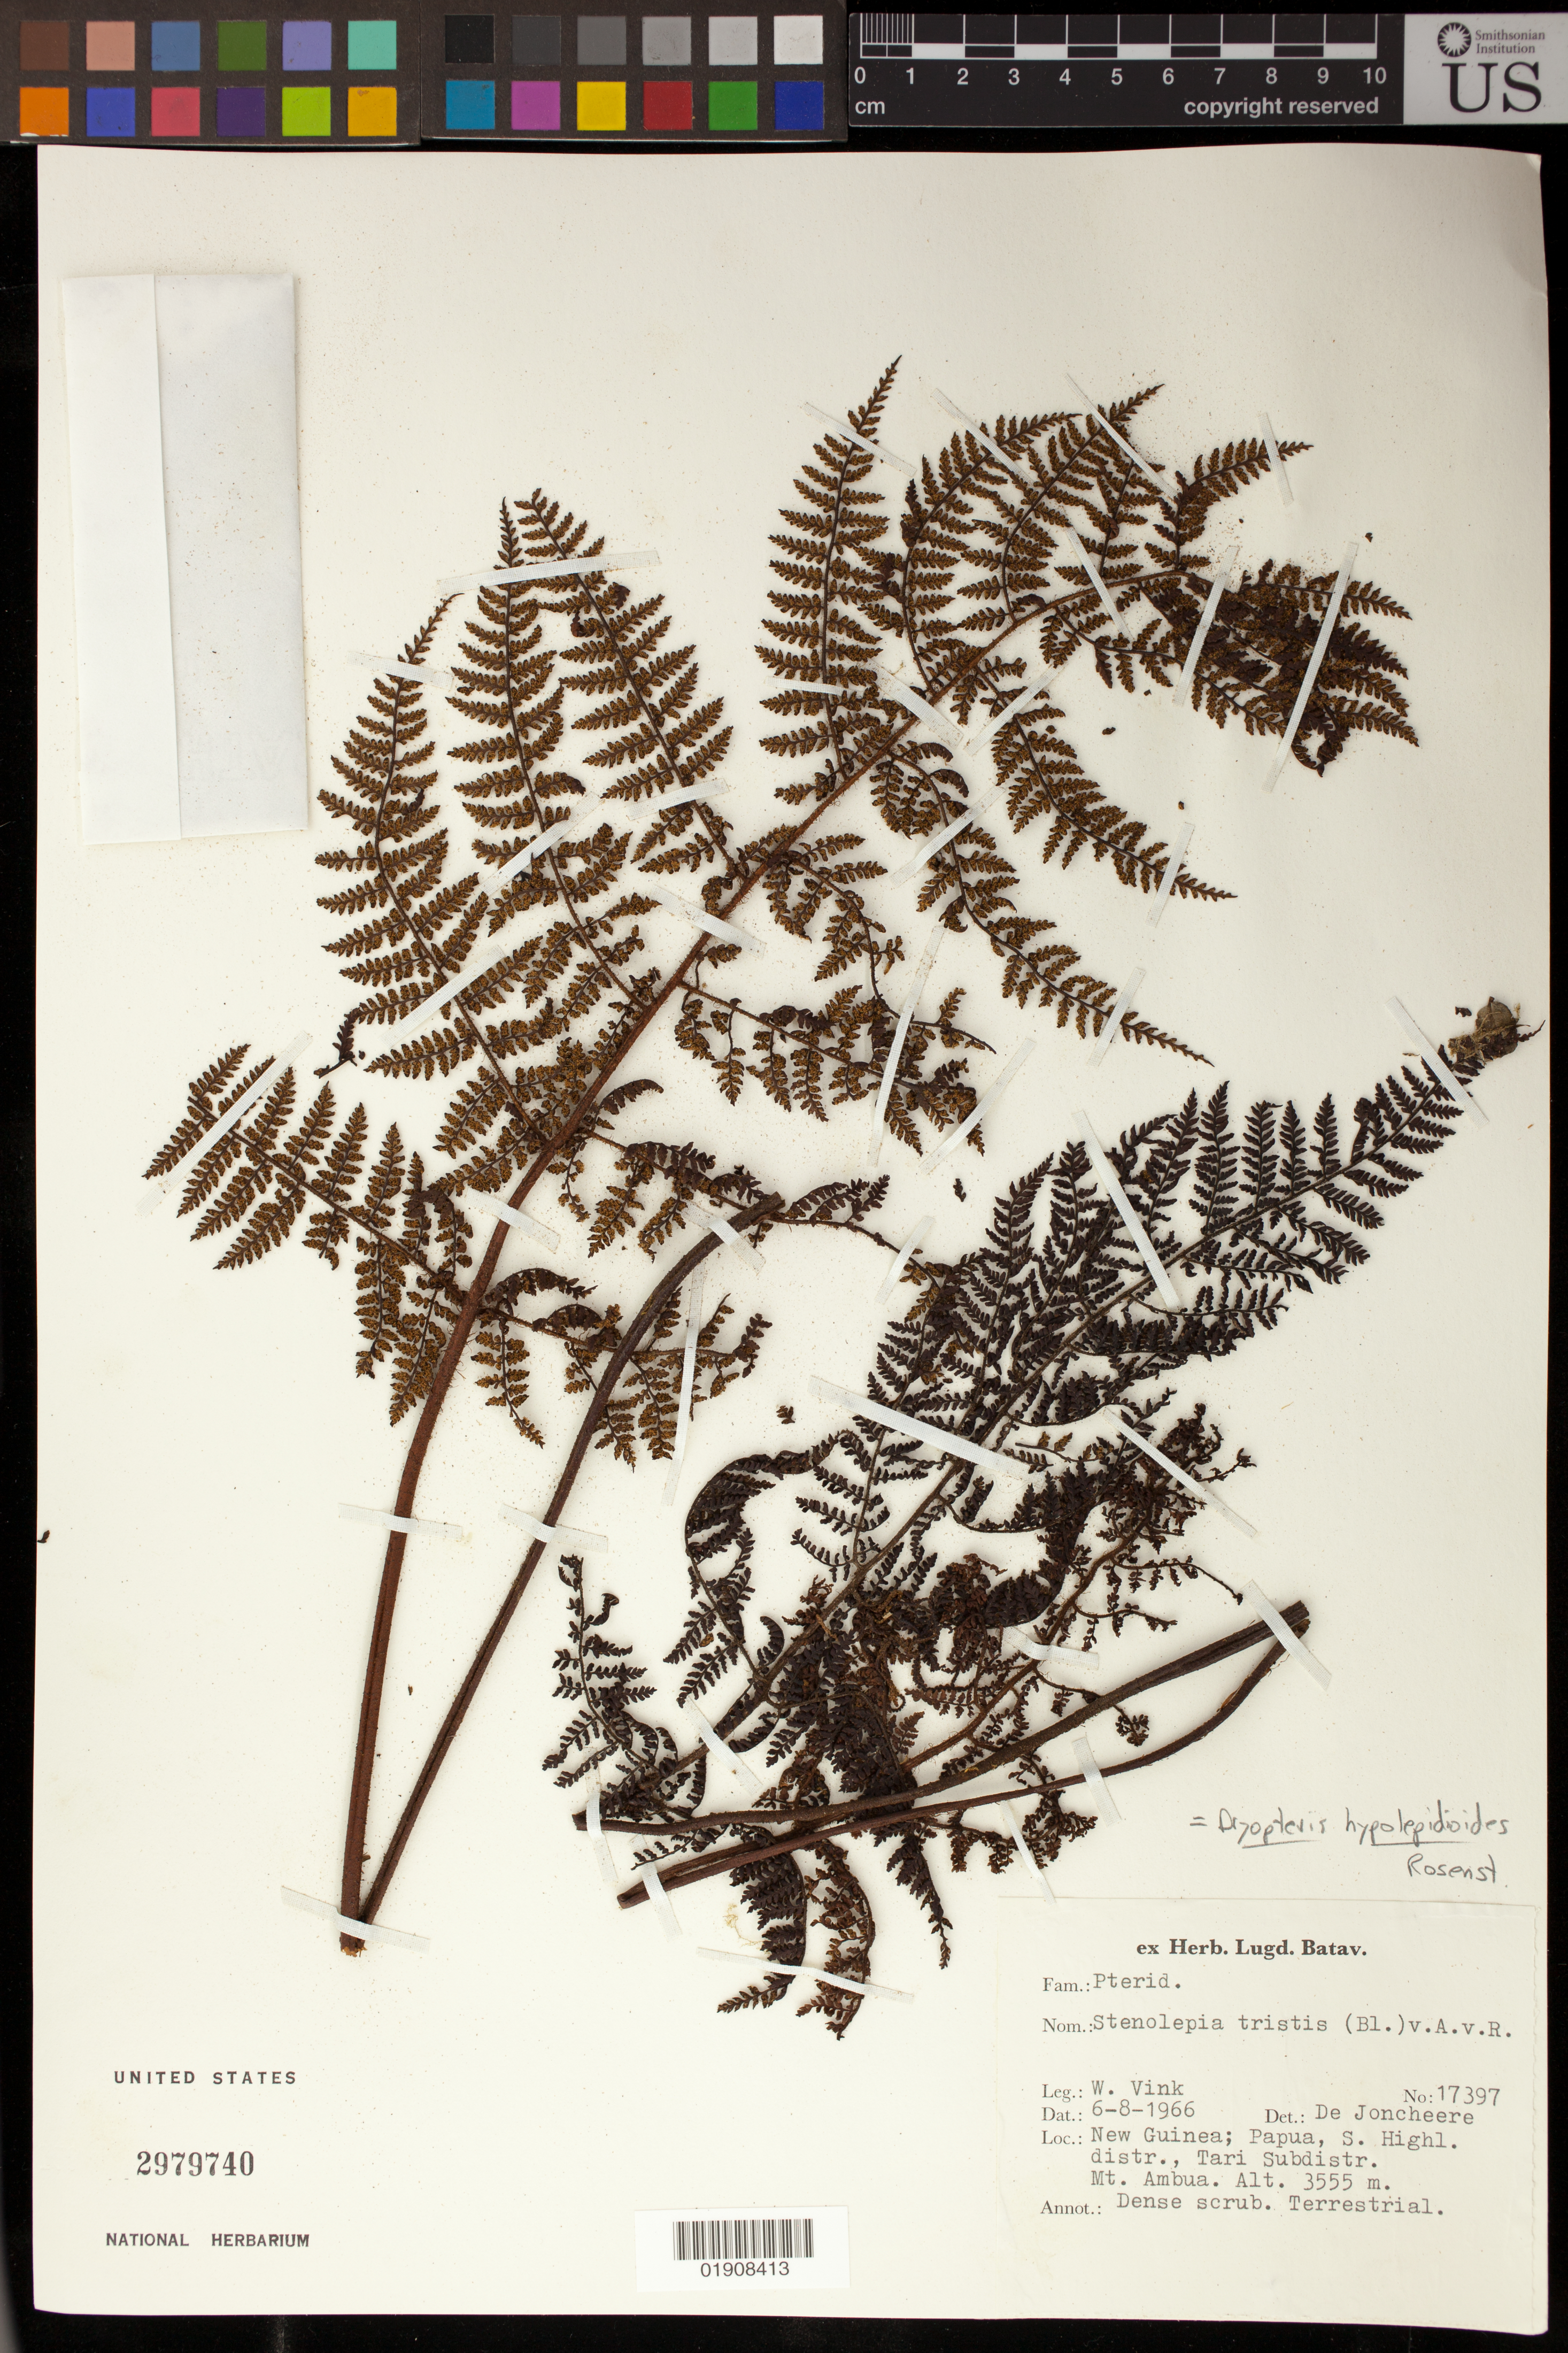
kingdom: Plantae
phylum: Tracheophyta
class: Polypodiopsida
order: Polypodiales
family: Dryopteridaceae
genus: Dryopteris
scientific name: Dryopteris hypolepidioides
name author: Rosenst.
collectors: W. Vink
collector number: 17397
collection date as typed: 6-8-1966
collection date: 1966-06-08 or 1966-08-06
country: Papua New Guinea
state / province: Southern Highlands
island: New Guinea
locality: Tari Subdistrict, Mt. Ambua.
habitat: Dense scrub. Terrestrial.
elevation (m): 3555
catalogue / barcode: US 2979740